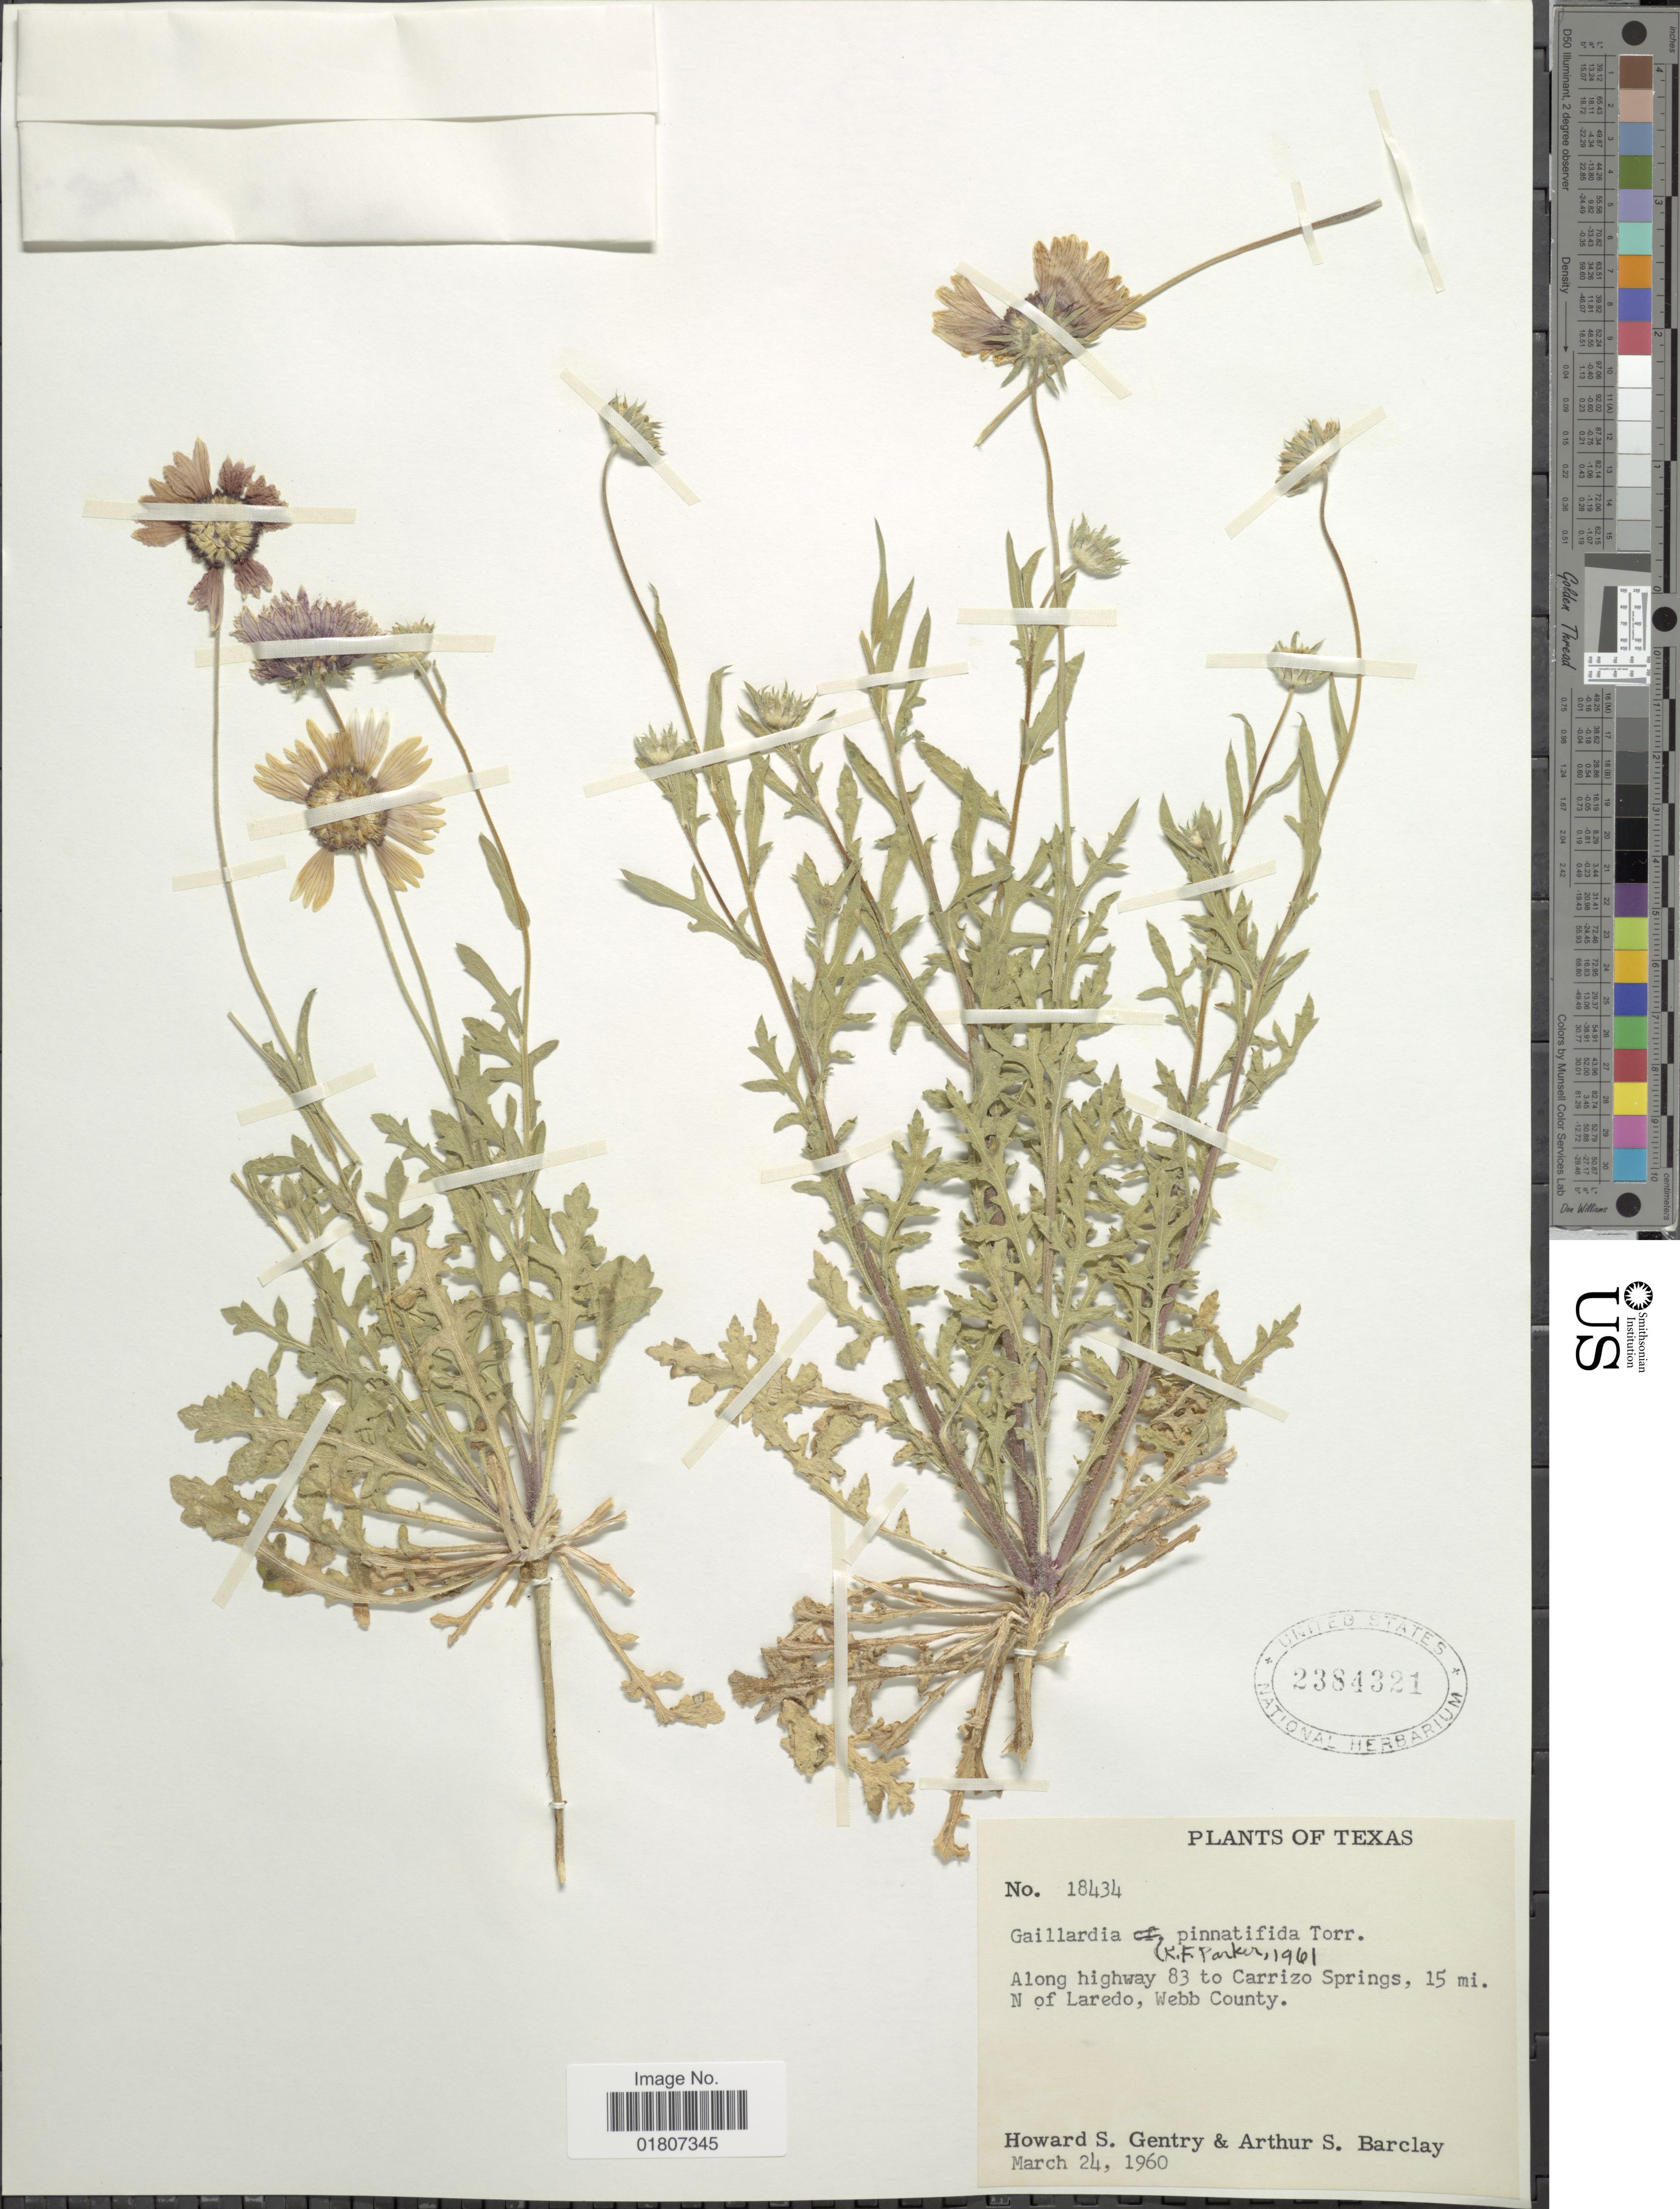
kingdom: Plantae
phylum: Tracheophyta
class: Magnoliopsida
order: Asterales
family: Asteraceae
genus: Gaillardia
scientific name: Gaillardia pinnatifida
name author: Torr.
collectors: H. S. Gentry & A. S. Barclay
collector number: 18434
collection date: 1960-03-24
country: United States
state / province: Texas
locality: Along highway 83 to Carrizo Springs, 15 mi. N of Laredo, Webb County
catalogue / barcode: US 2384321